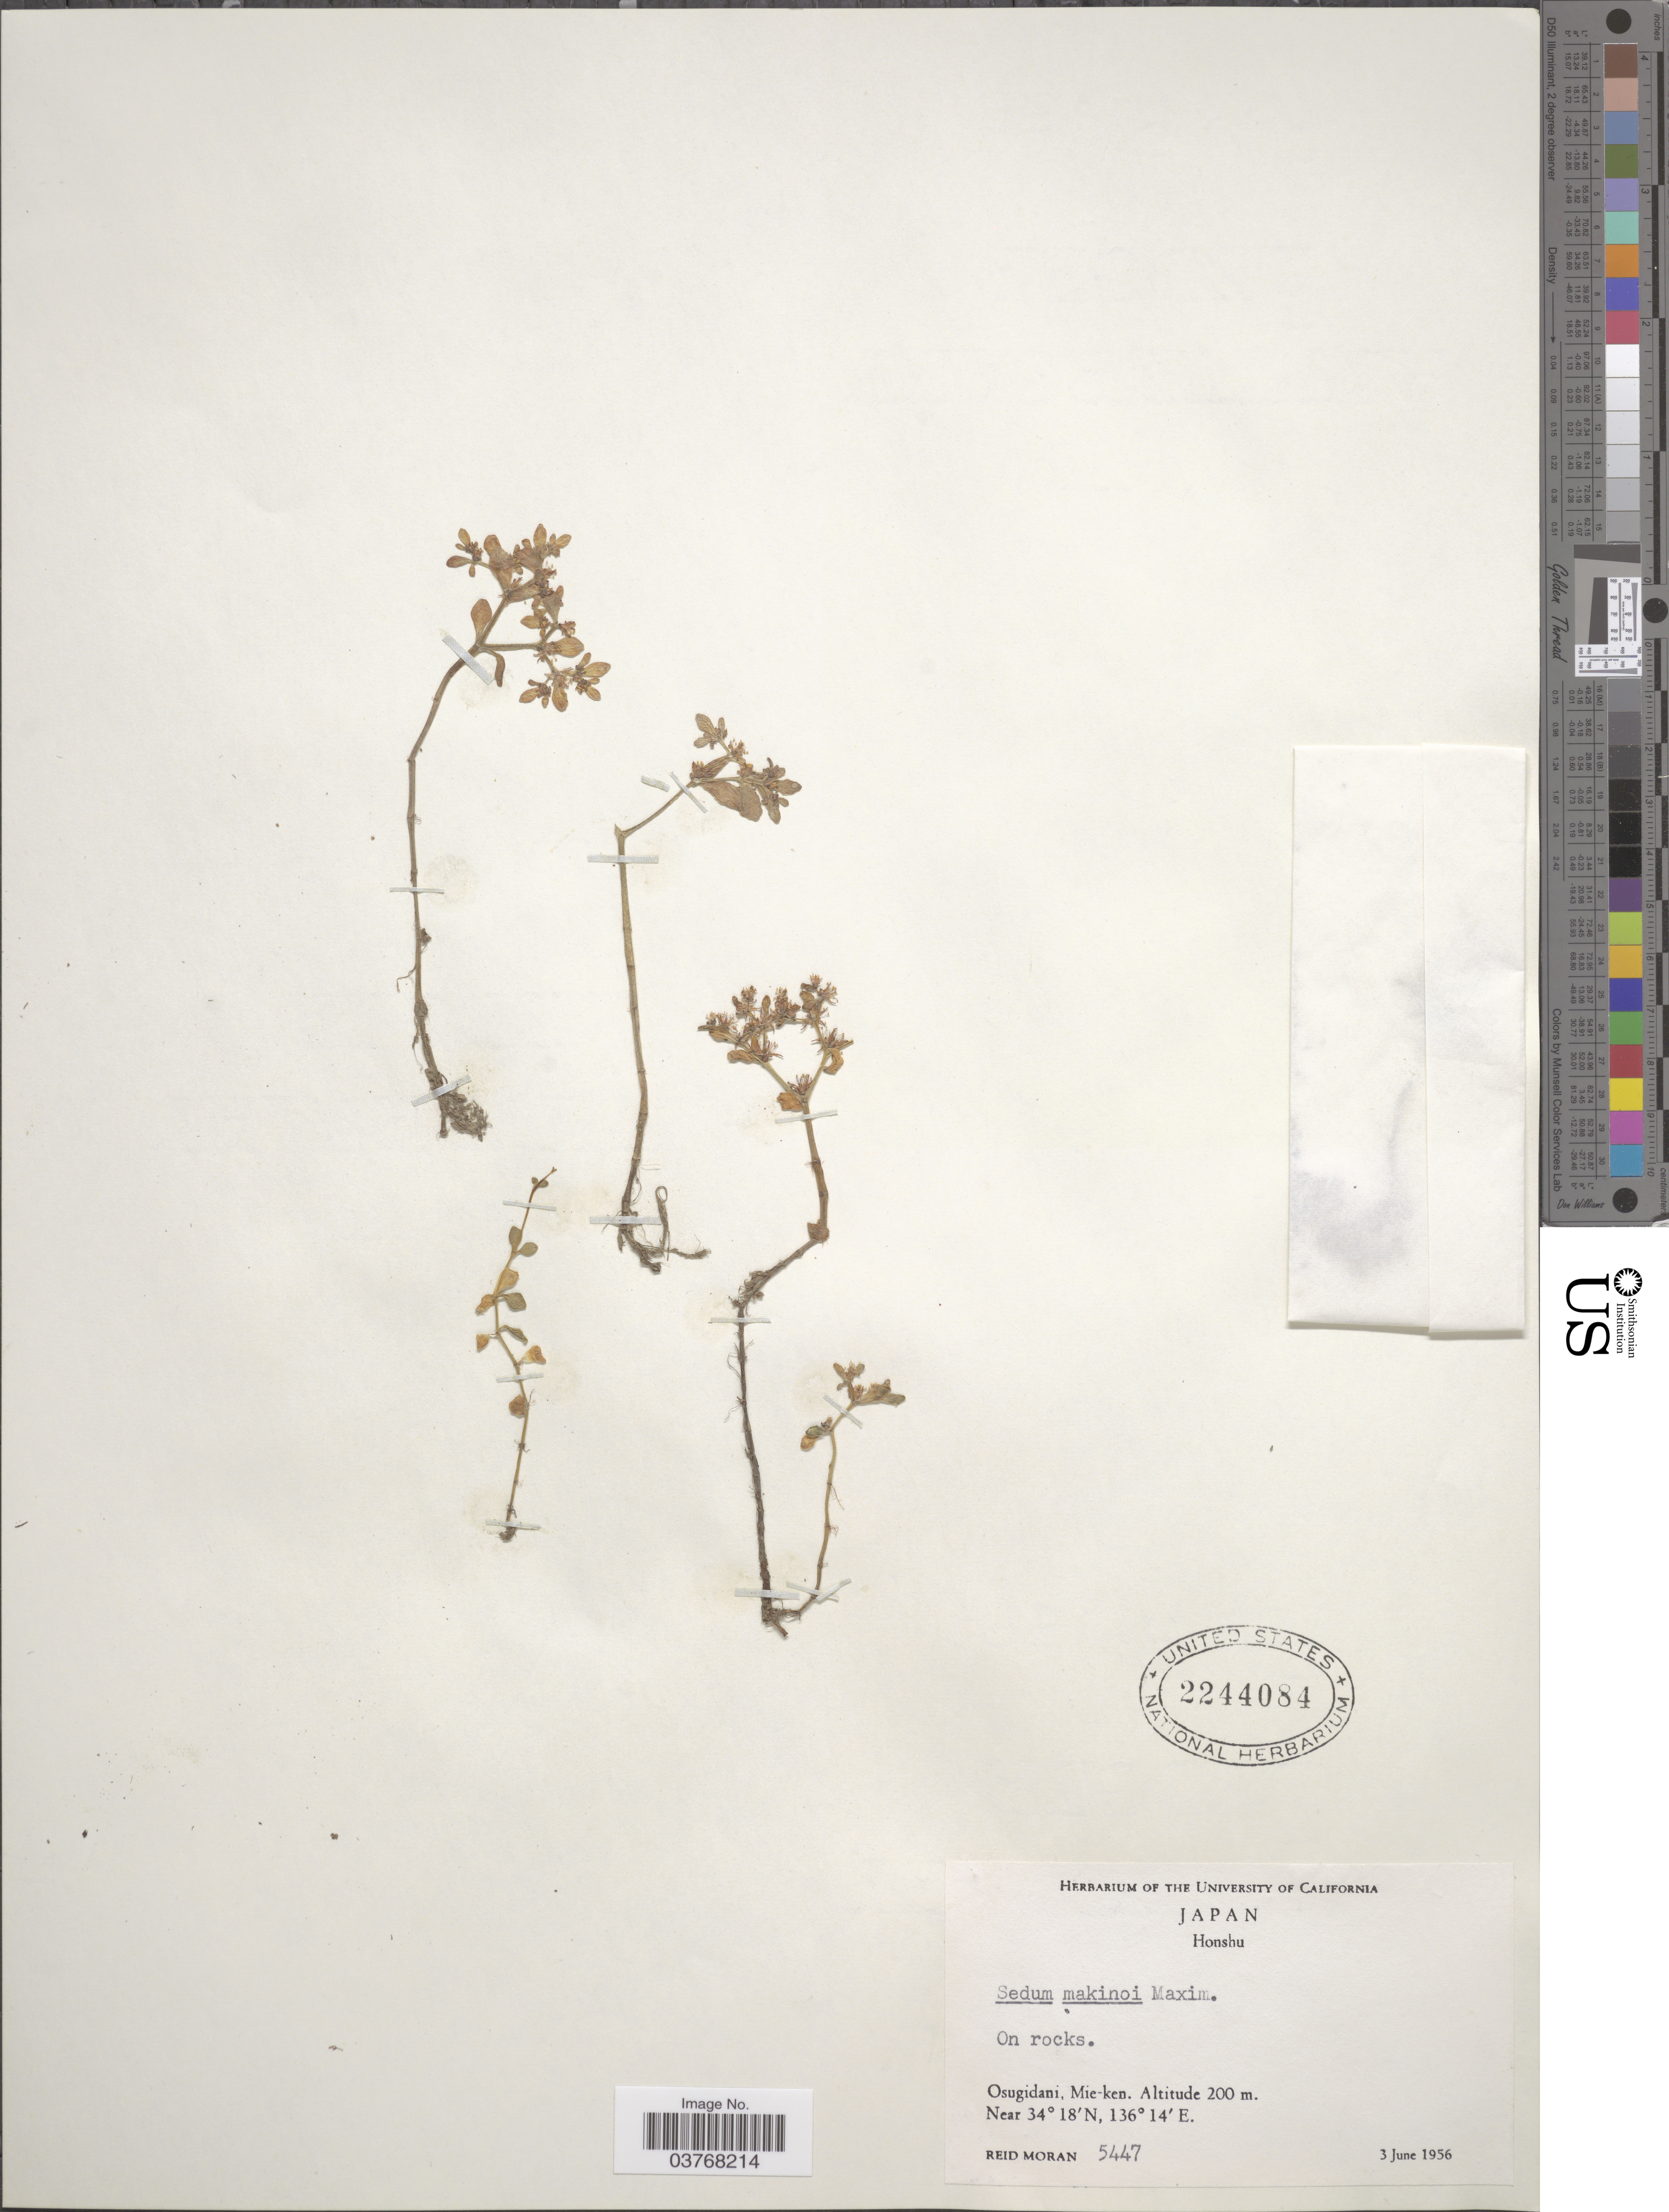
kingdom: Plantae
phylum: Tracheophyta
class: Magnoliopsida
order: Saxifragales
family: Crassulaceae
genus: Sedum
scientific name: Sedum makinoi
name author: Maxim.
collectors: R. Moran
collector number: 5447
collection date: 1956-06-03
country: Japan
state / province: Mie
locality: Honshu. Osugidani, Mie-ken.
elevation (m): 200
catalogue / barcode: US 2244084